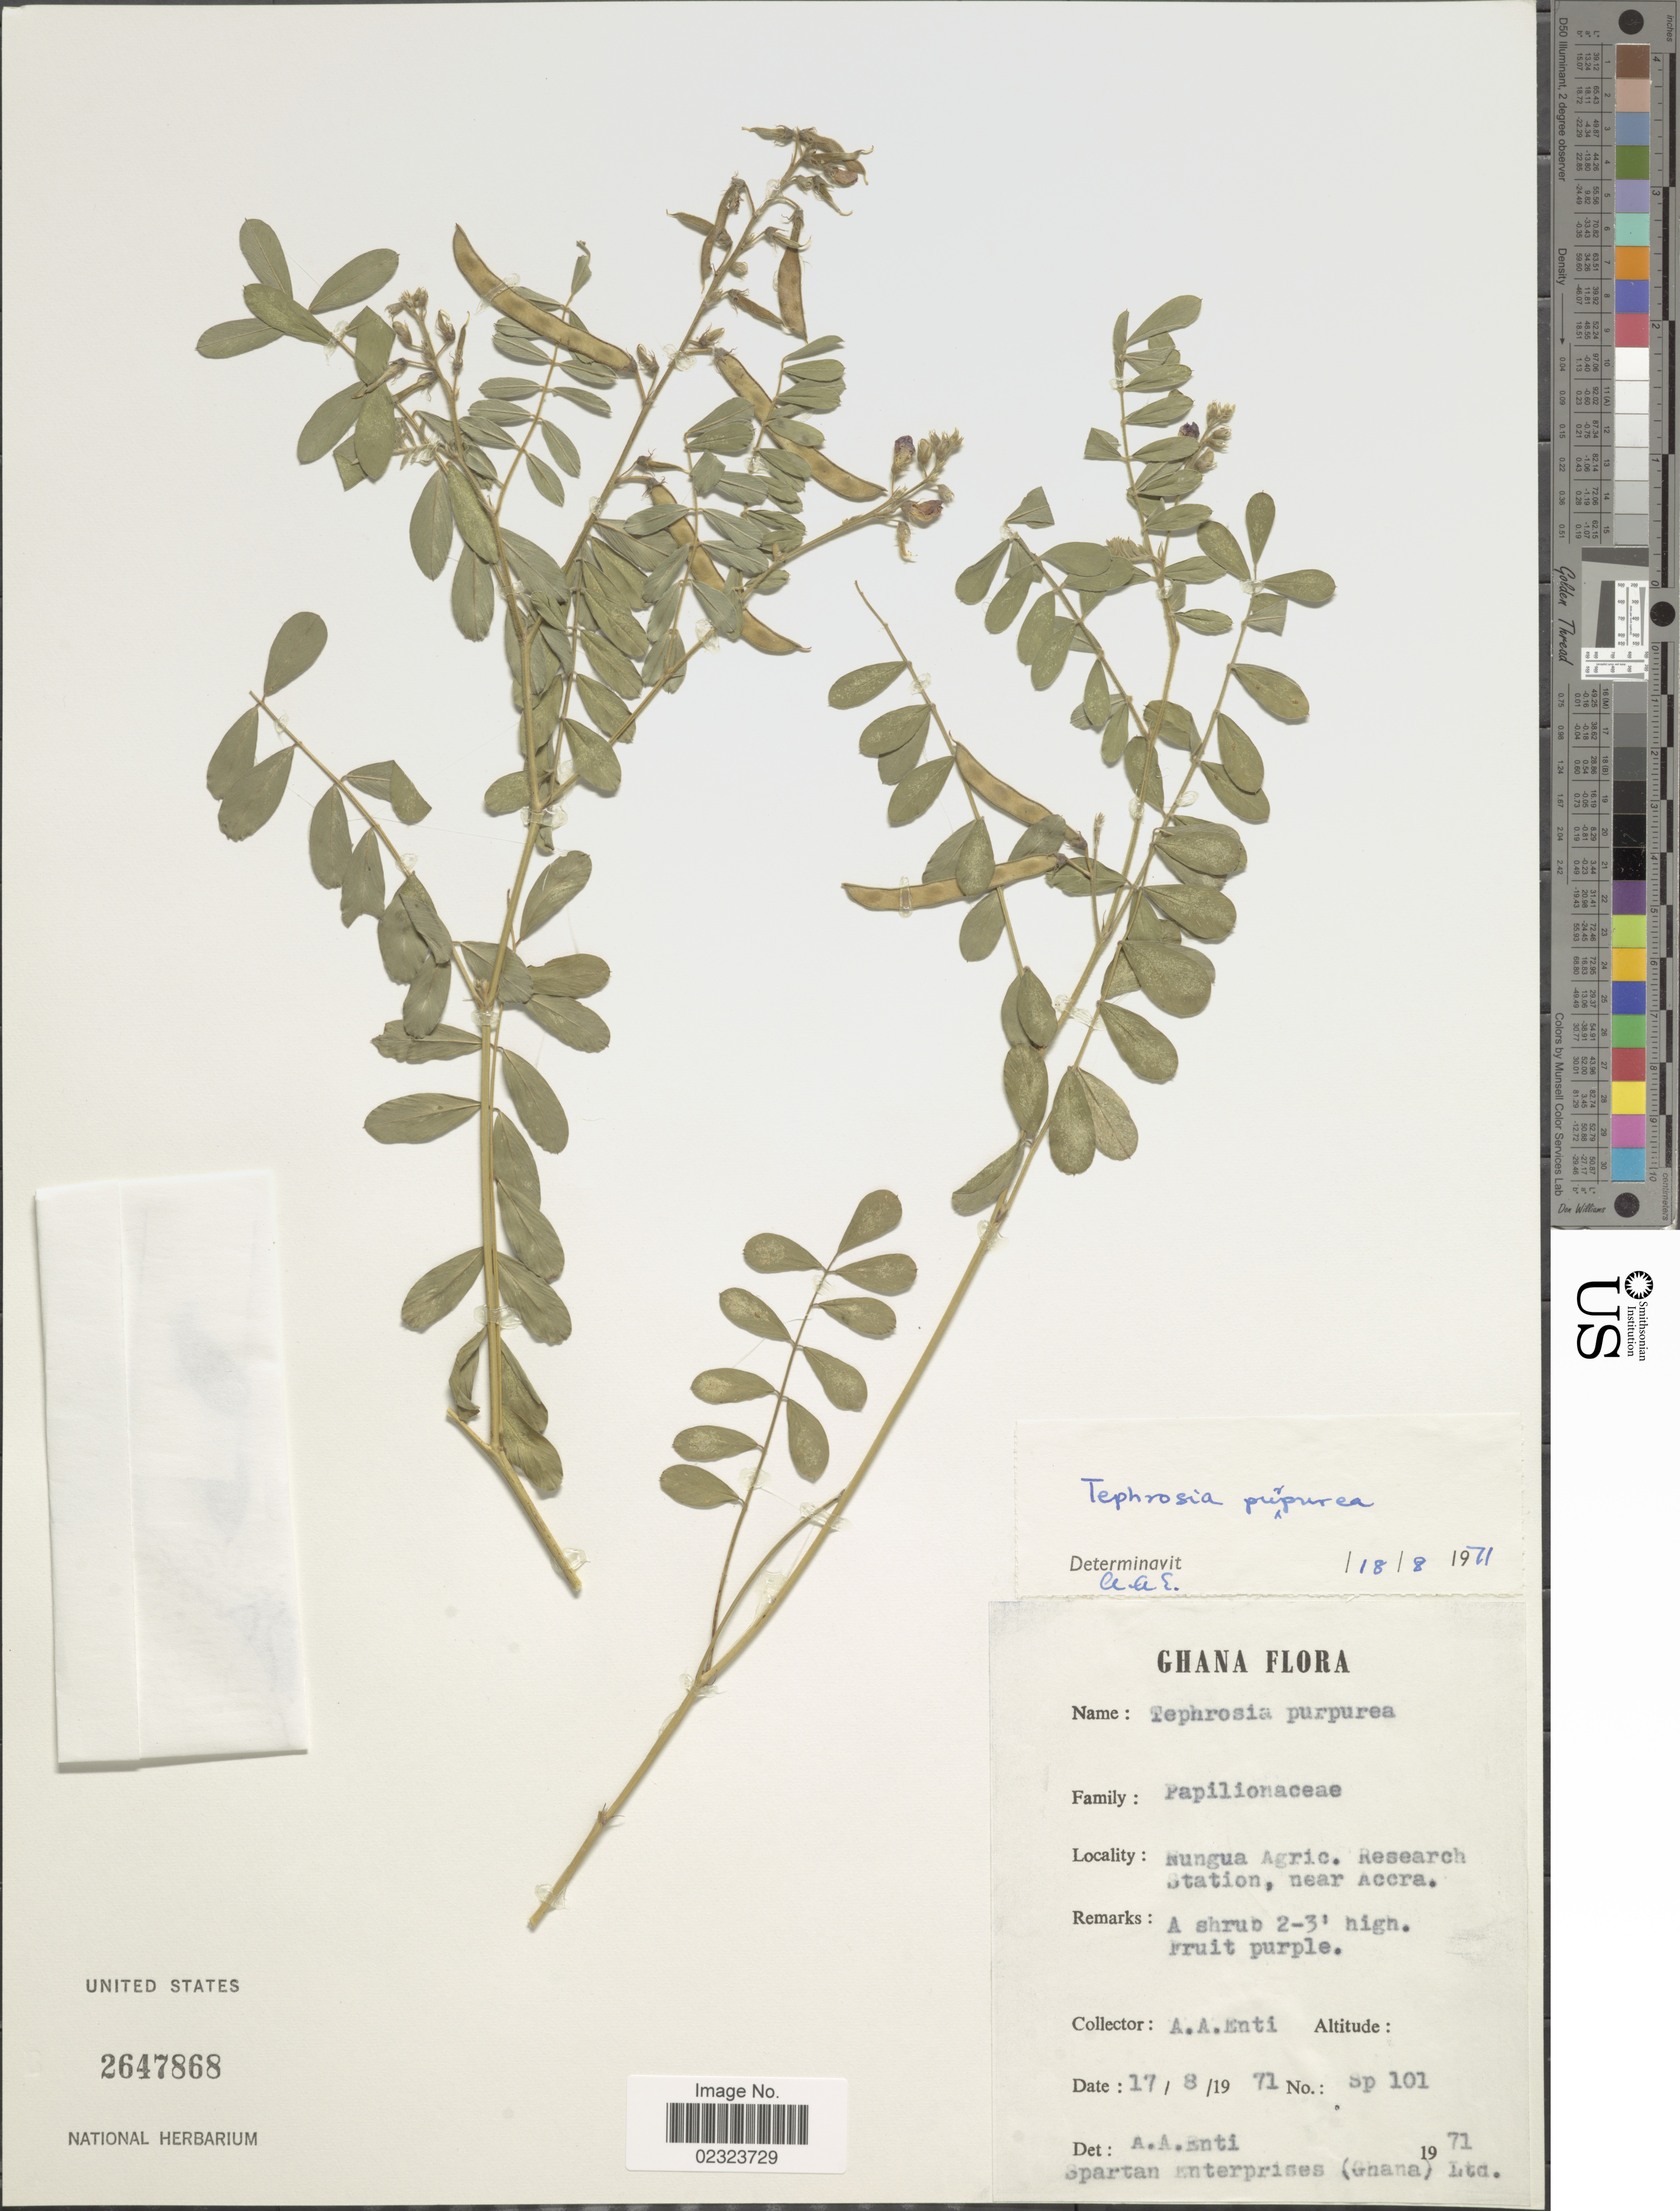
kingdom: Plantae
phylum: Tracheophyta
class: Magnoliopsida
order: Fabales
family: Fabaceae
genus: Tephrosia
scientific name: Tephrosia purpurea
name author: (L.) Pers.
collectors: A. Enti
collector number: Sp 101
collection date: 1971-08-17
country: Ghana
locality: Nungua Agric. Research Station, near Accra.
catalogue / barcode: US 2647868